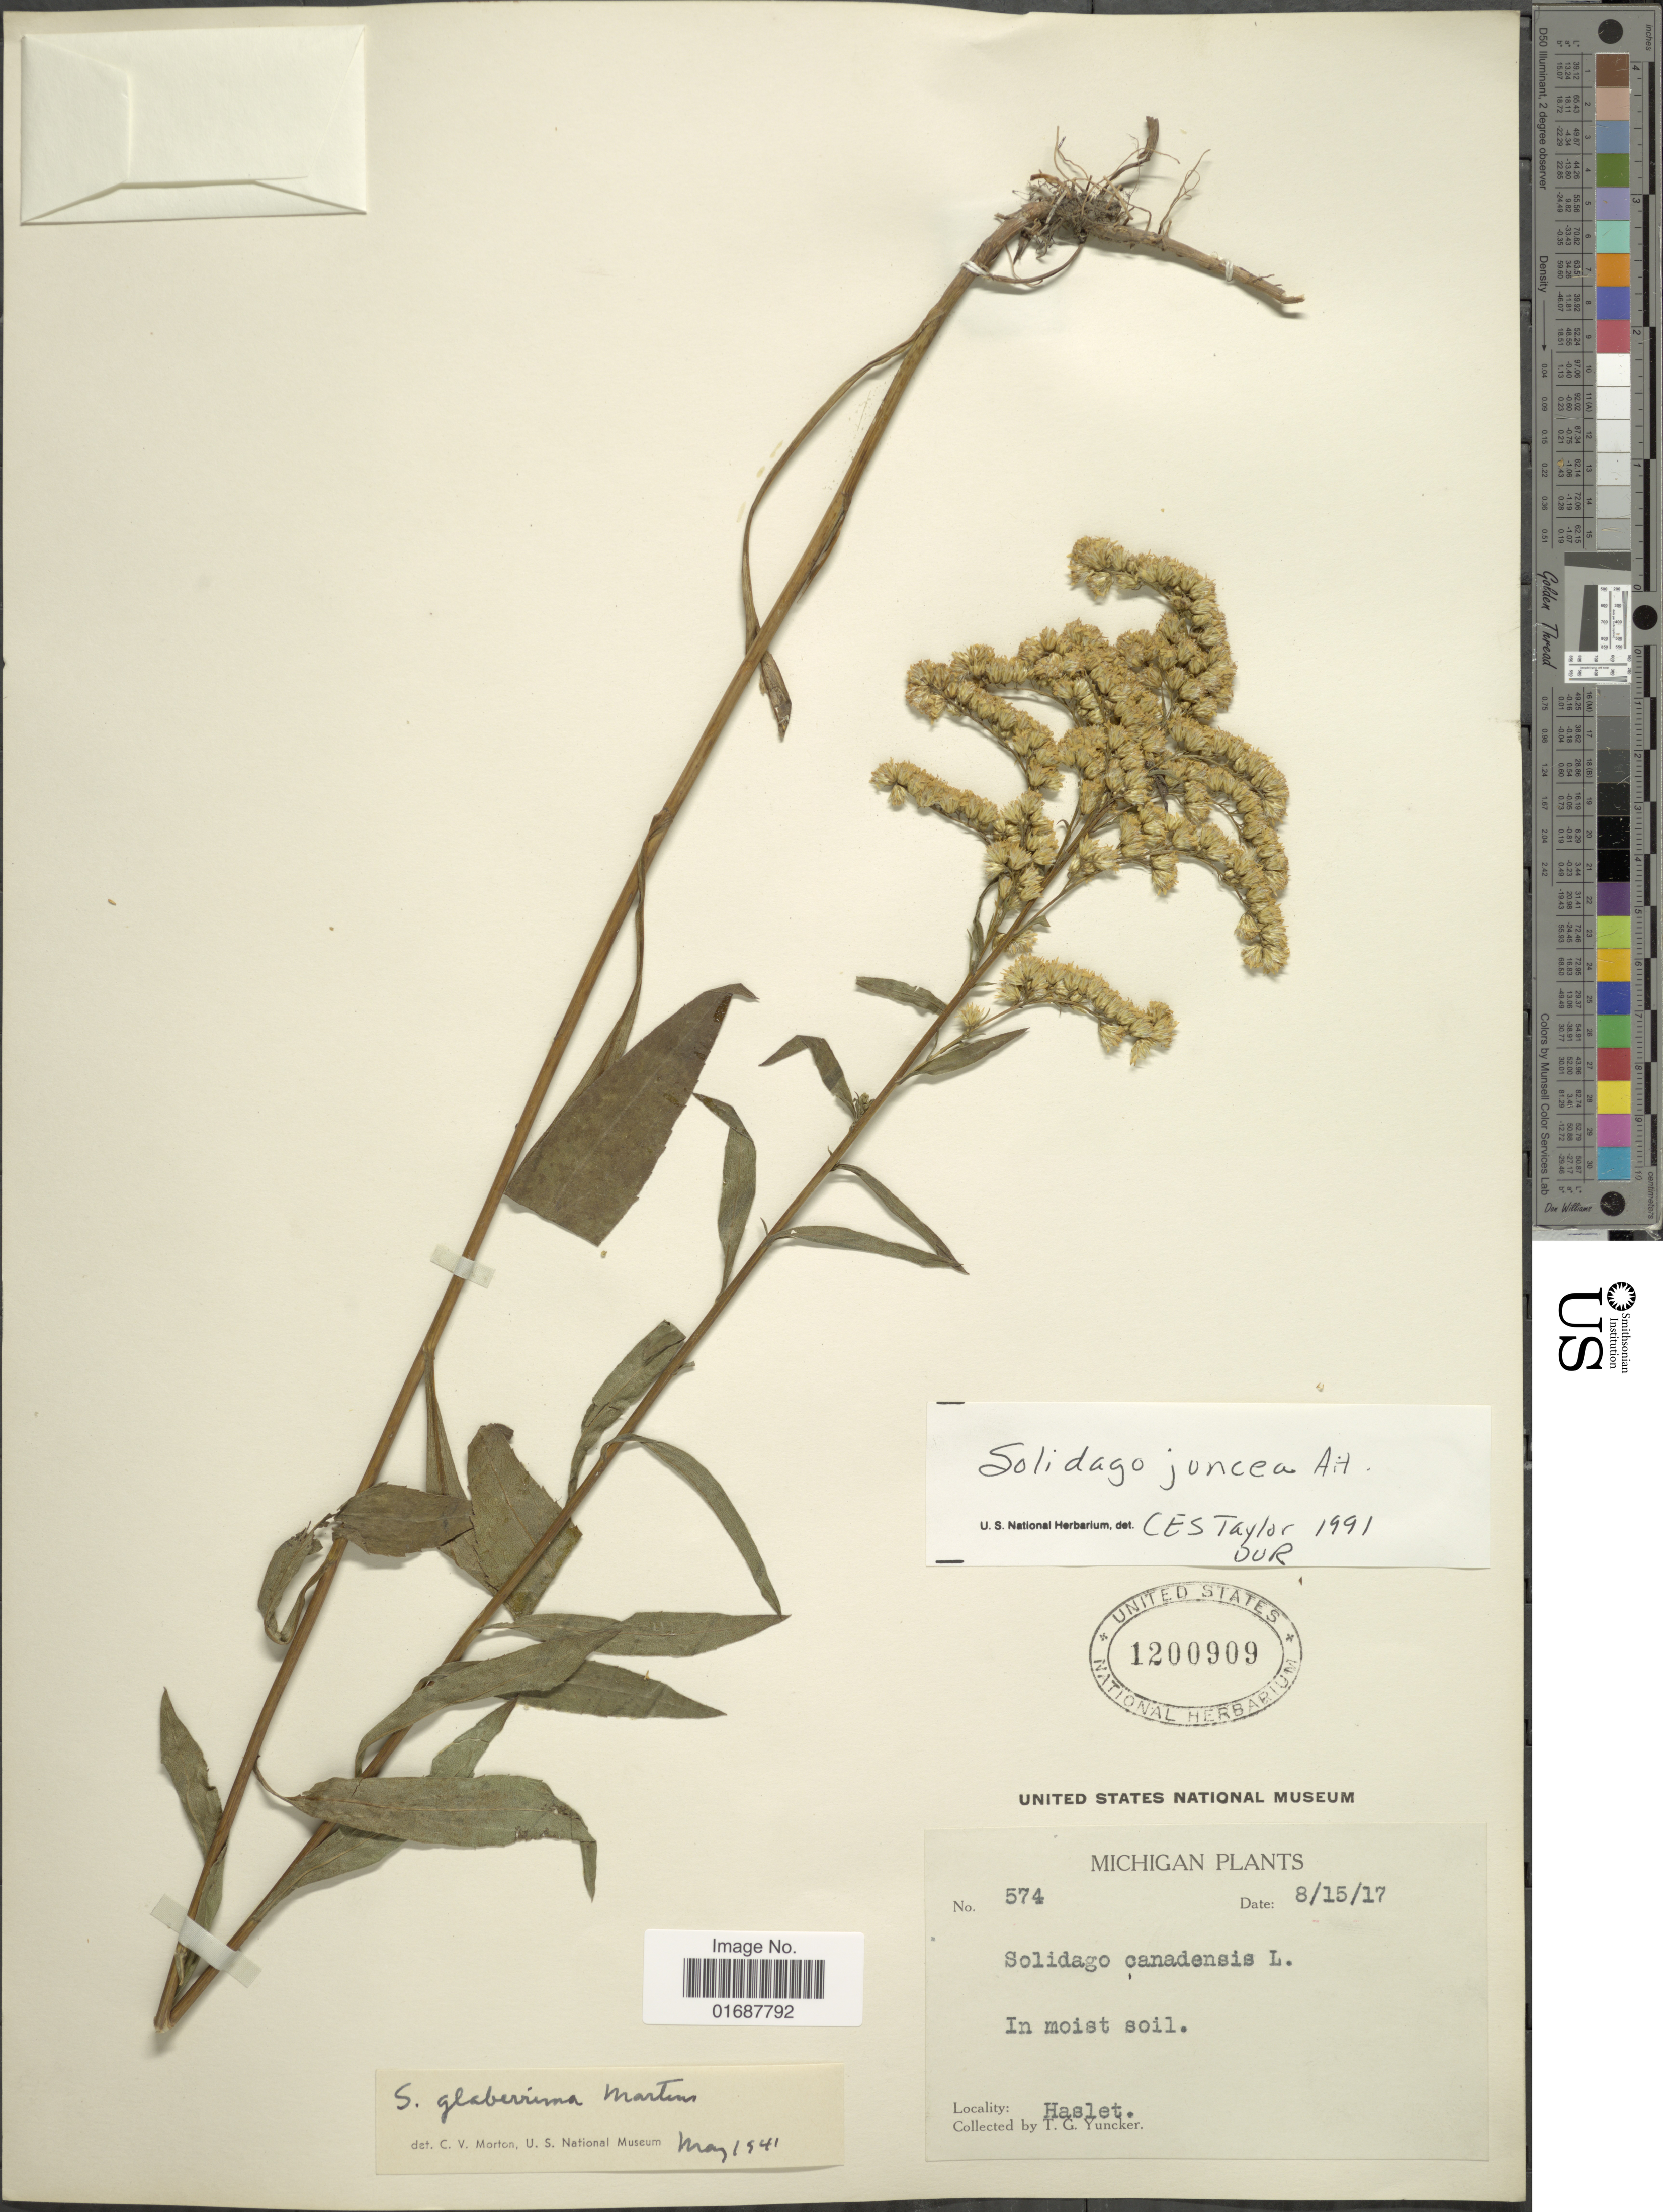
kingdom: Plantae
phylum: Tracheophyta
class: Magnoliopsida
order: Asterales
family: Asteraceae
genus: Solidago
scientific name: Solidago juncea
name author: Aiton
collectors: T. G. Yuncker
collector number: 574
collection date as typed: Transcribed d/m/y: 15/8/17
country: United States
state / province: Michigan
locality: Haslet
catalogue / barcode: US 1200909